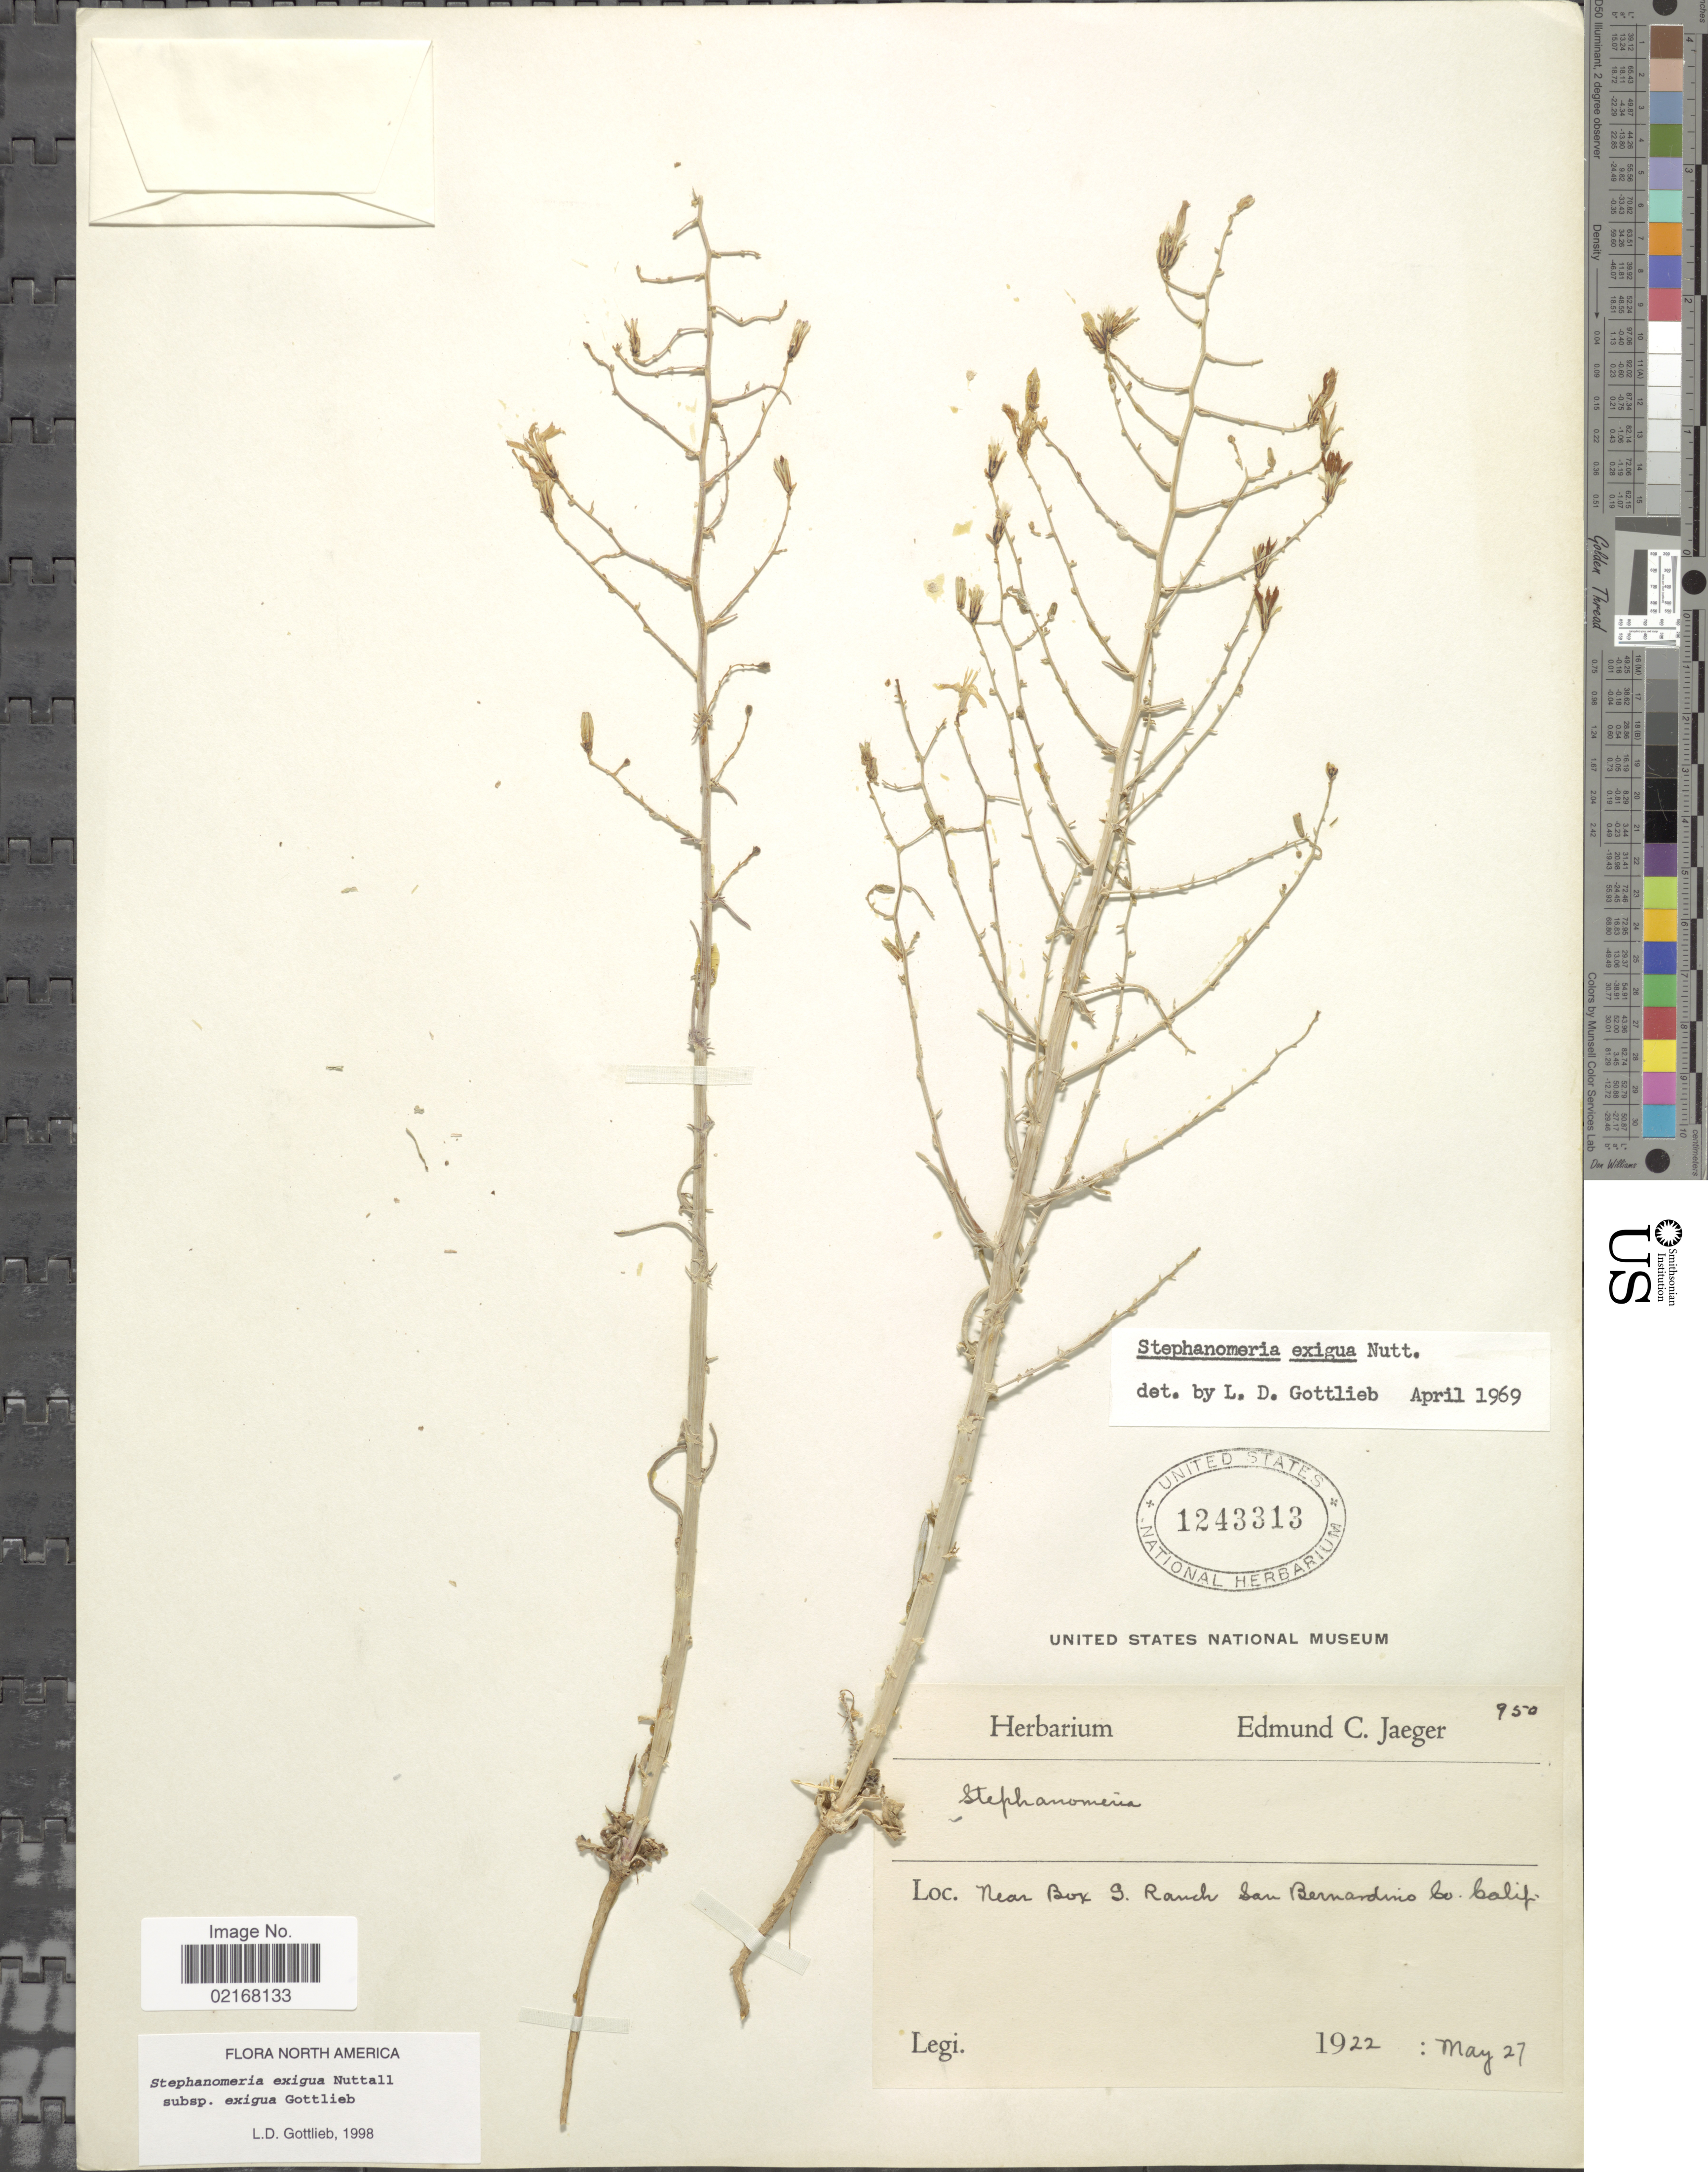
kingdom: Plantae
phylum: Tracheophyta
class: Magnoliopsida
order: Asterales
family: Asteraceae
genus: Stephanomeria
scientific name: Stephanomeria exigua subsp. exigua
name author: Nutt.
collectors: ex herb. E.C. Jaeger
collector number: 950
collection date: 1922-05-27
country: United States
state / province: California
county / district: San Bernardino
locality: Near Box S. Ranch San Bernardino Co. Calif.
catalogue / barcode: US 1243313